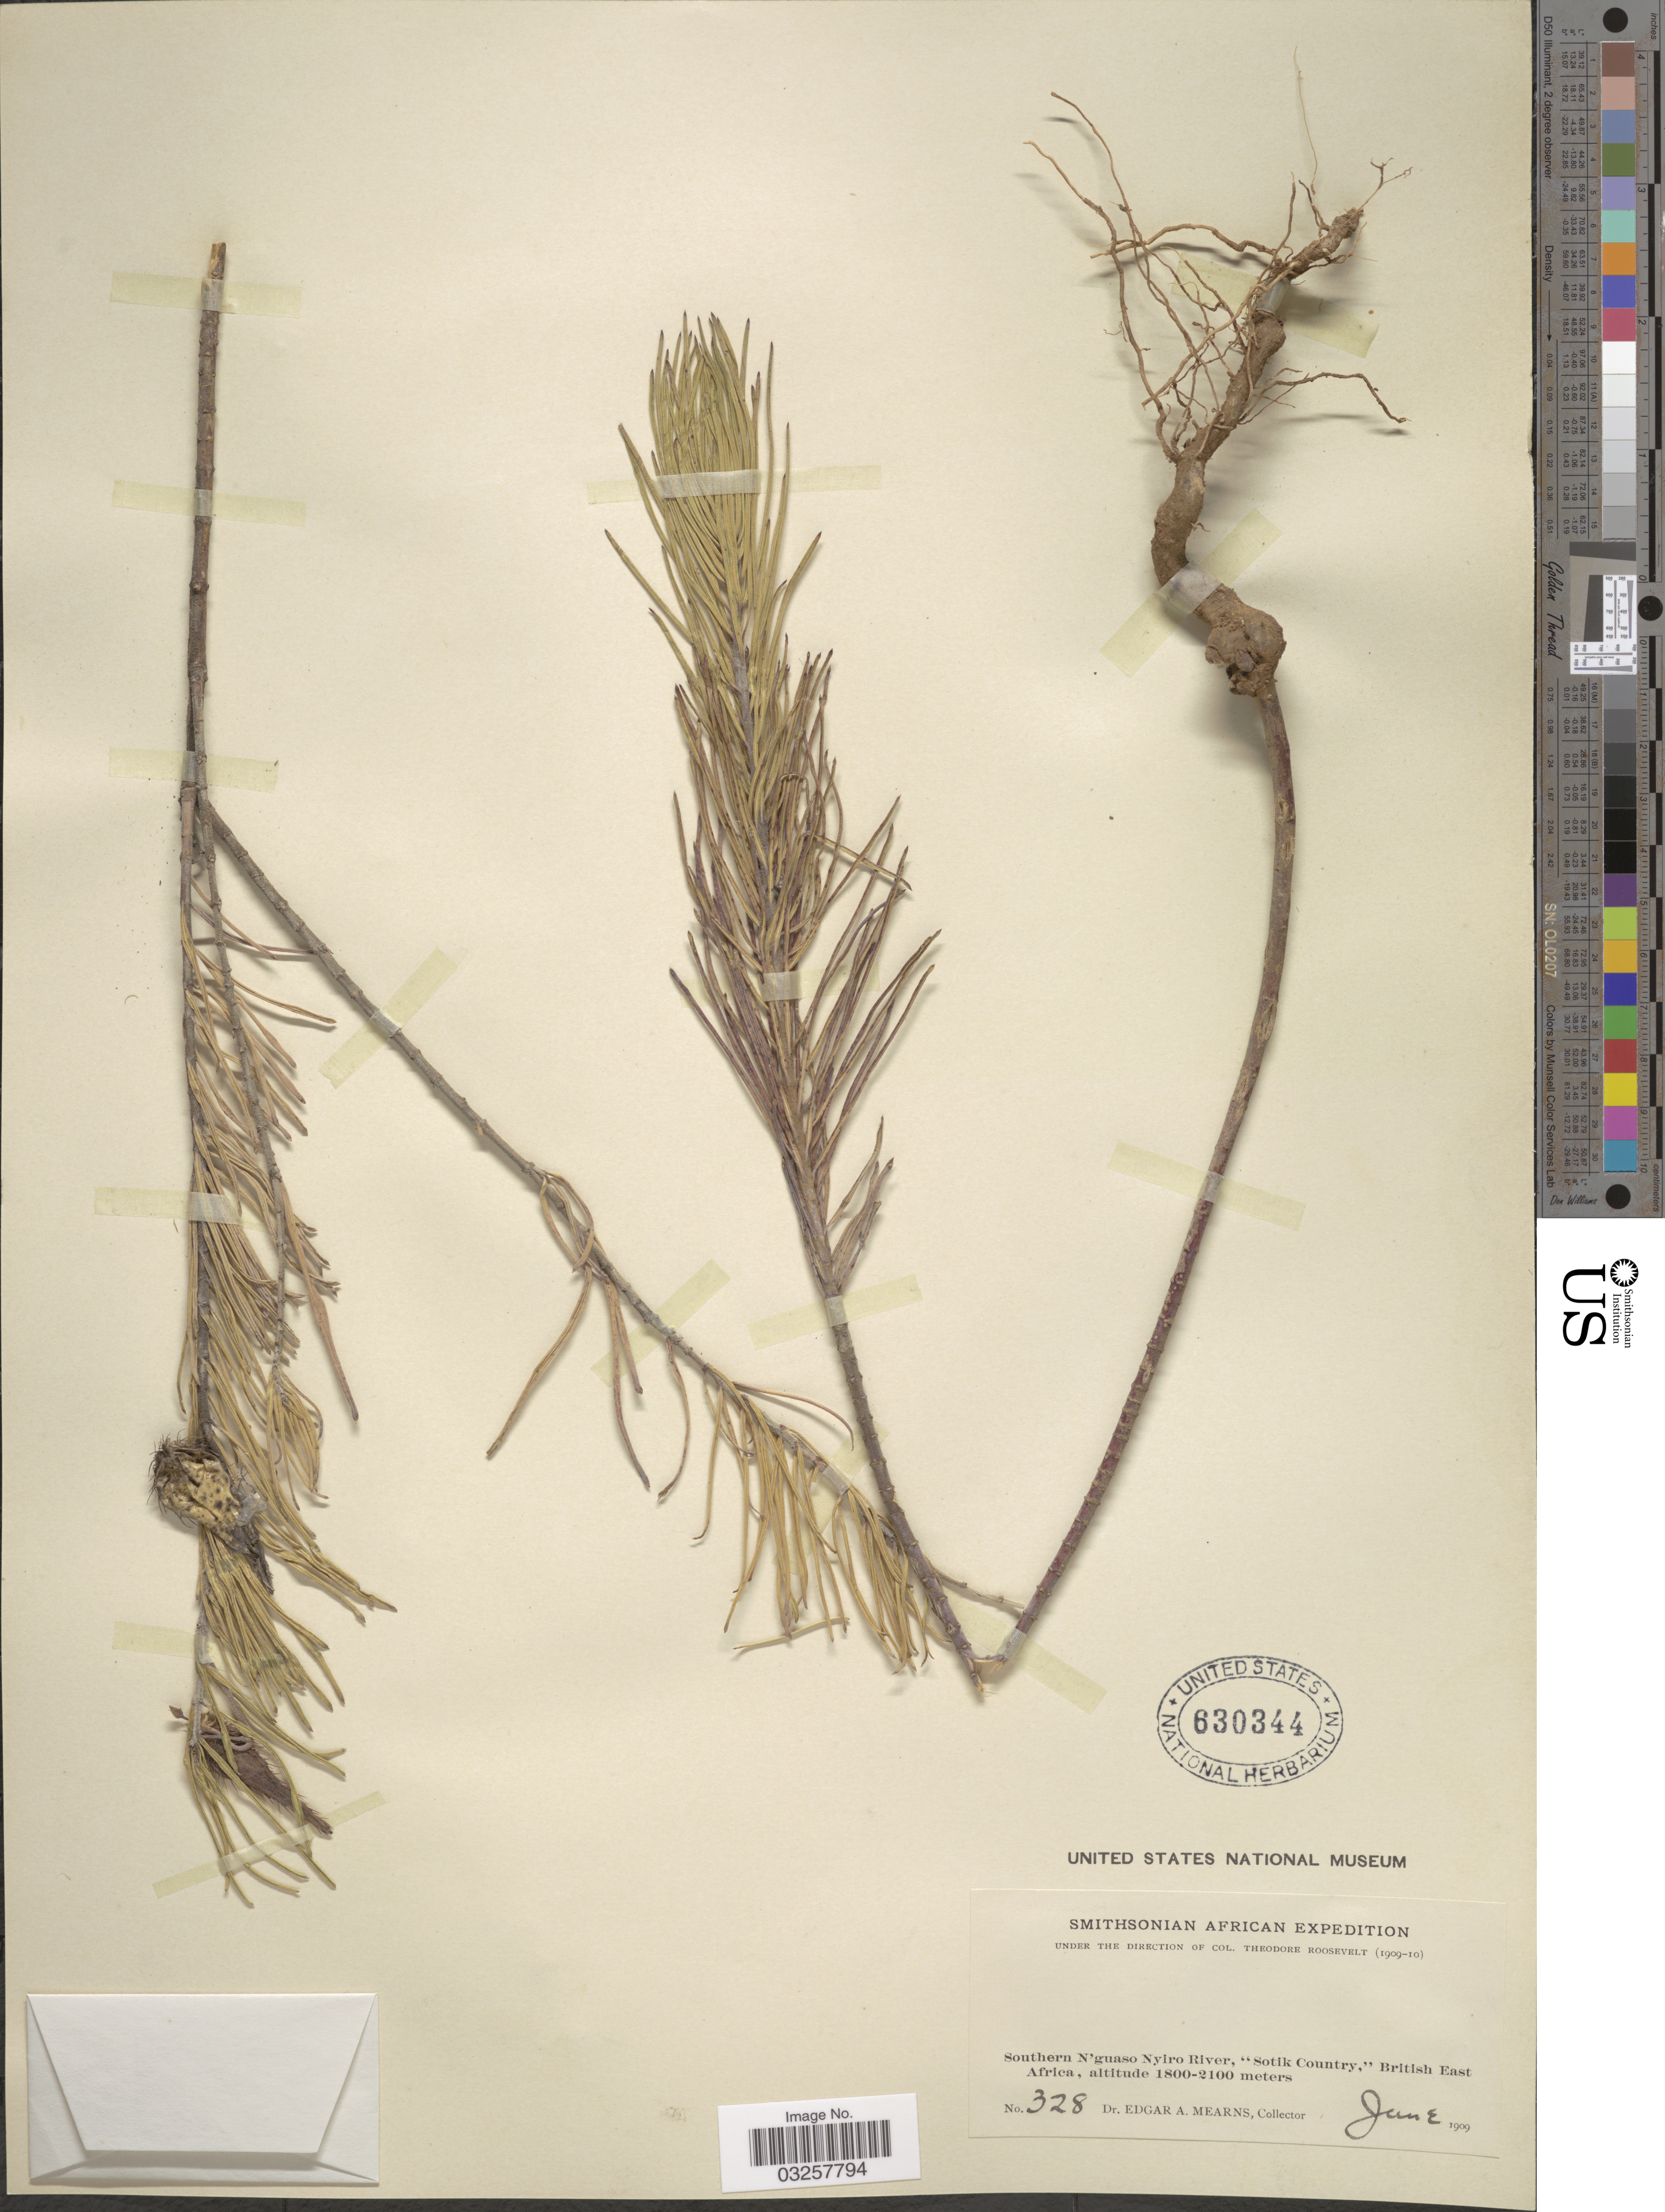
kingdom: Plantae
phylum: Tracheophyta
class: Magnoliopsida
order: Gentianales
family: Apocynaceae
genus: Asclepias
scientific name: Asclepias sp.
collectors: E. A. Mearns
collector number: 328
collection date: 1909-06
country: Kenya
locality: Southern N'guaso Nyiro River, "Sotik Country," British East Africa.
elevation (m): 1800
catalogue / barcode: US 630344